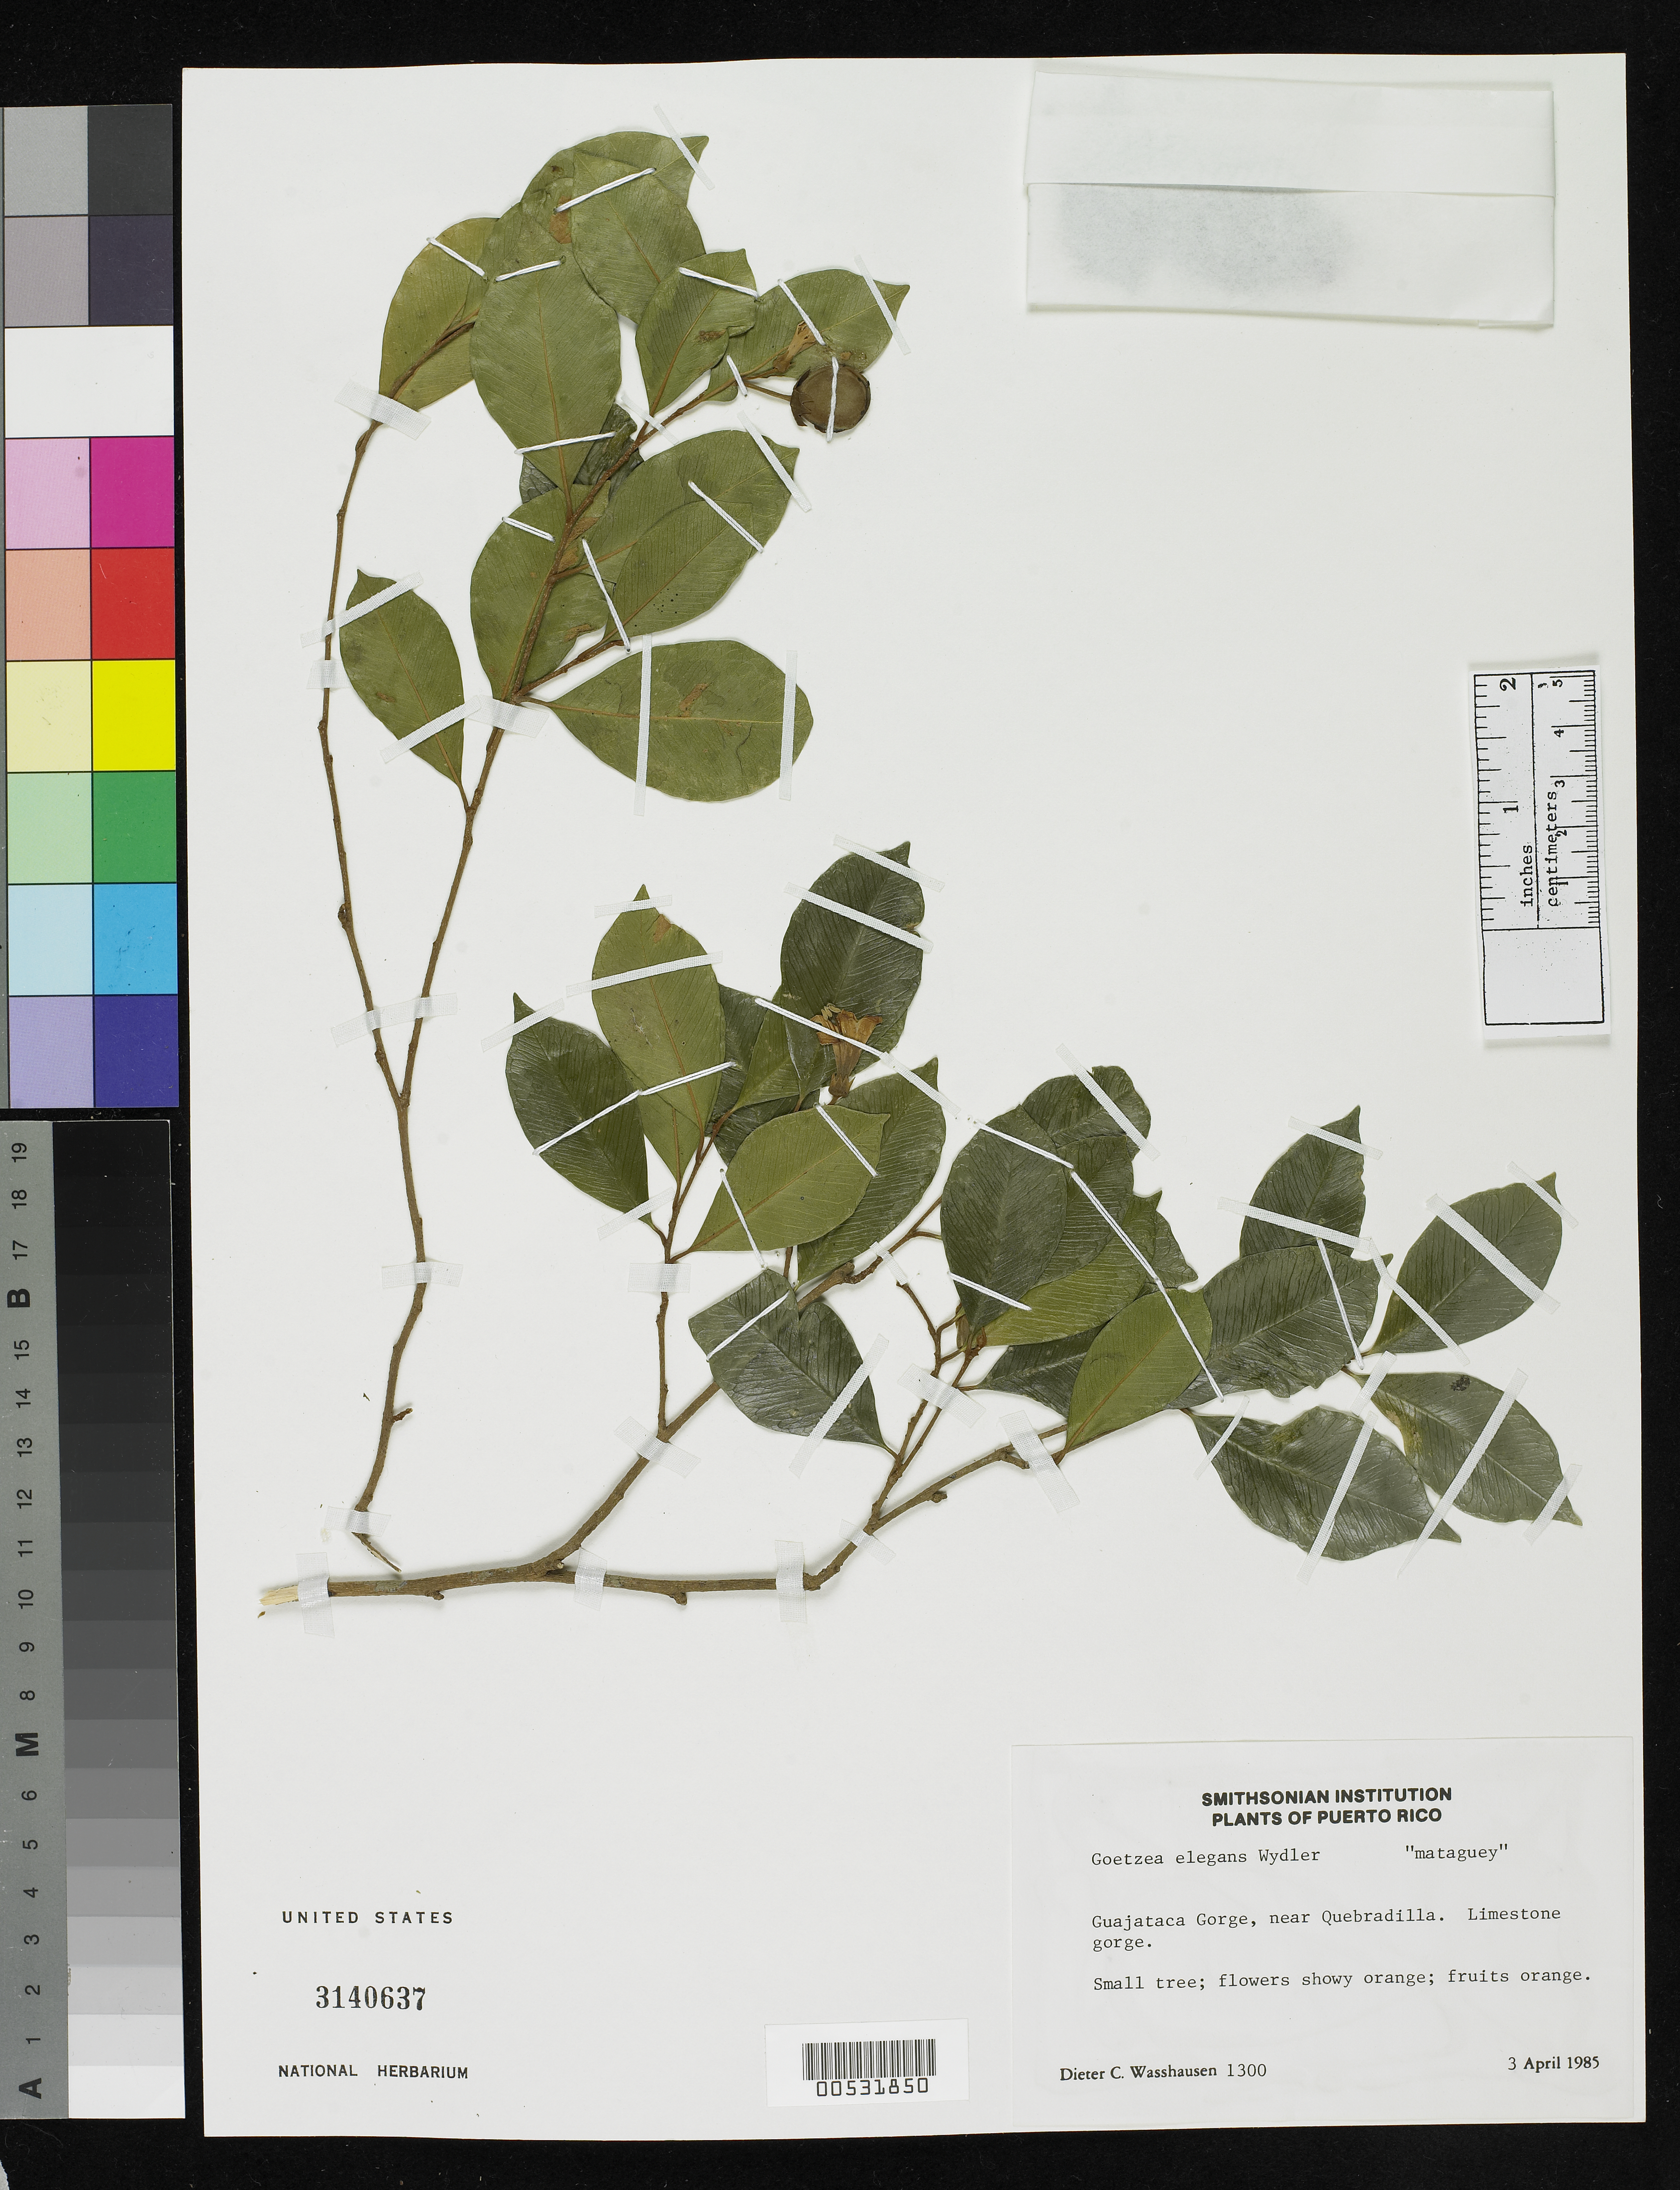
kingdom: Plantae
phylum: Tracheophyta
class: Magnoliopsida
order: Solanales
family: Solanaceae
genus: Goetzea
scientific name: Goetzea elegans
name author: Wydler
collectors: D. C. Wasshausen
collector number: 1300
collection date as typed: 03 Apr 1985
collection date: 1985-04-03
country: Puerto Rico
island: Greater Antilles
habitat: Limestone gorge.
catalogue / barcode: US 3140637